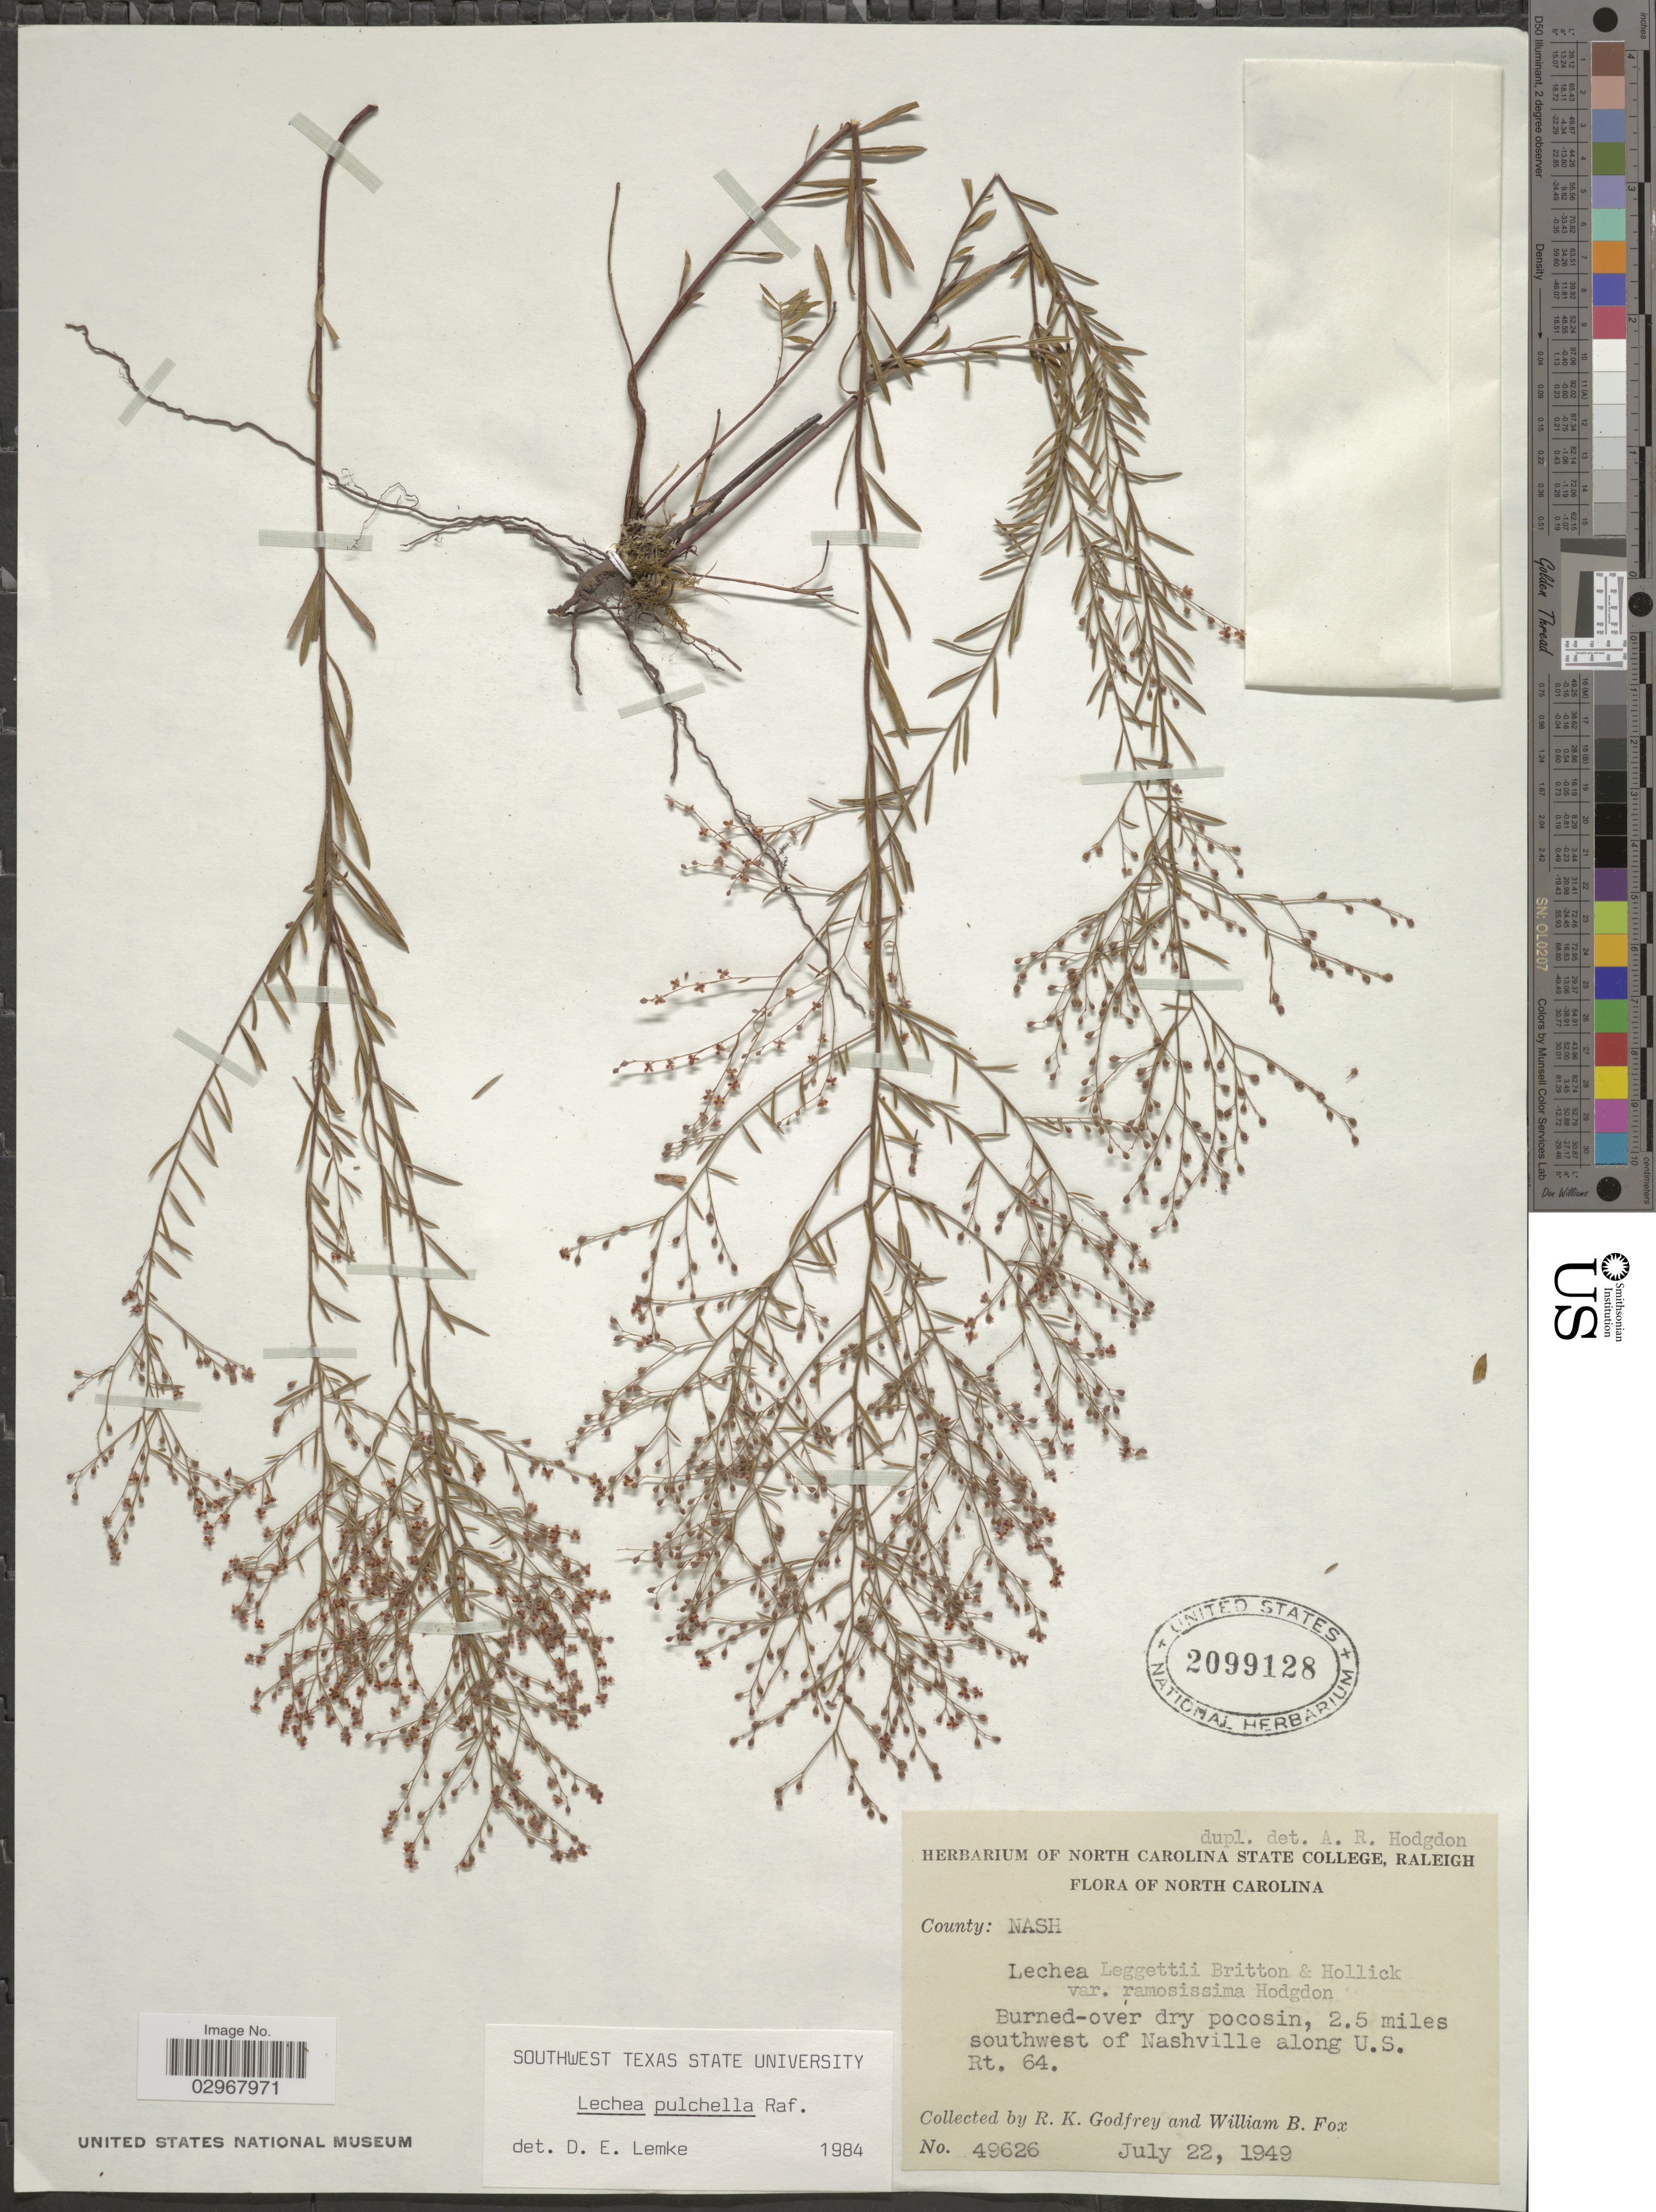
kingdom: Plantae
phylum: Tracheophyta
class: Magnoliopsida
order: Malvales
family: Cistaceae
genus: Lechea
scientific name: Lechea pulchella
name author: Raf.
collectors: R. K. Godfrey & W. B. Fox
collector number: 49626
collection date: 1949-07-22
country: United States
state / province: North Carolina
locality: County: Nash. Burned-over dry pocosin, 2.5 miles southwest of Nashville along U.S. Rt. 64.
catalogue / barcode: US 2099128